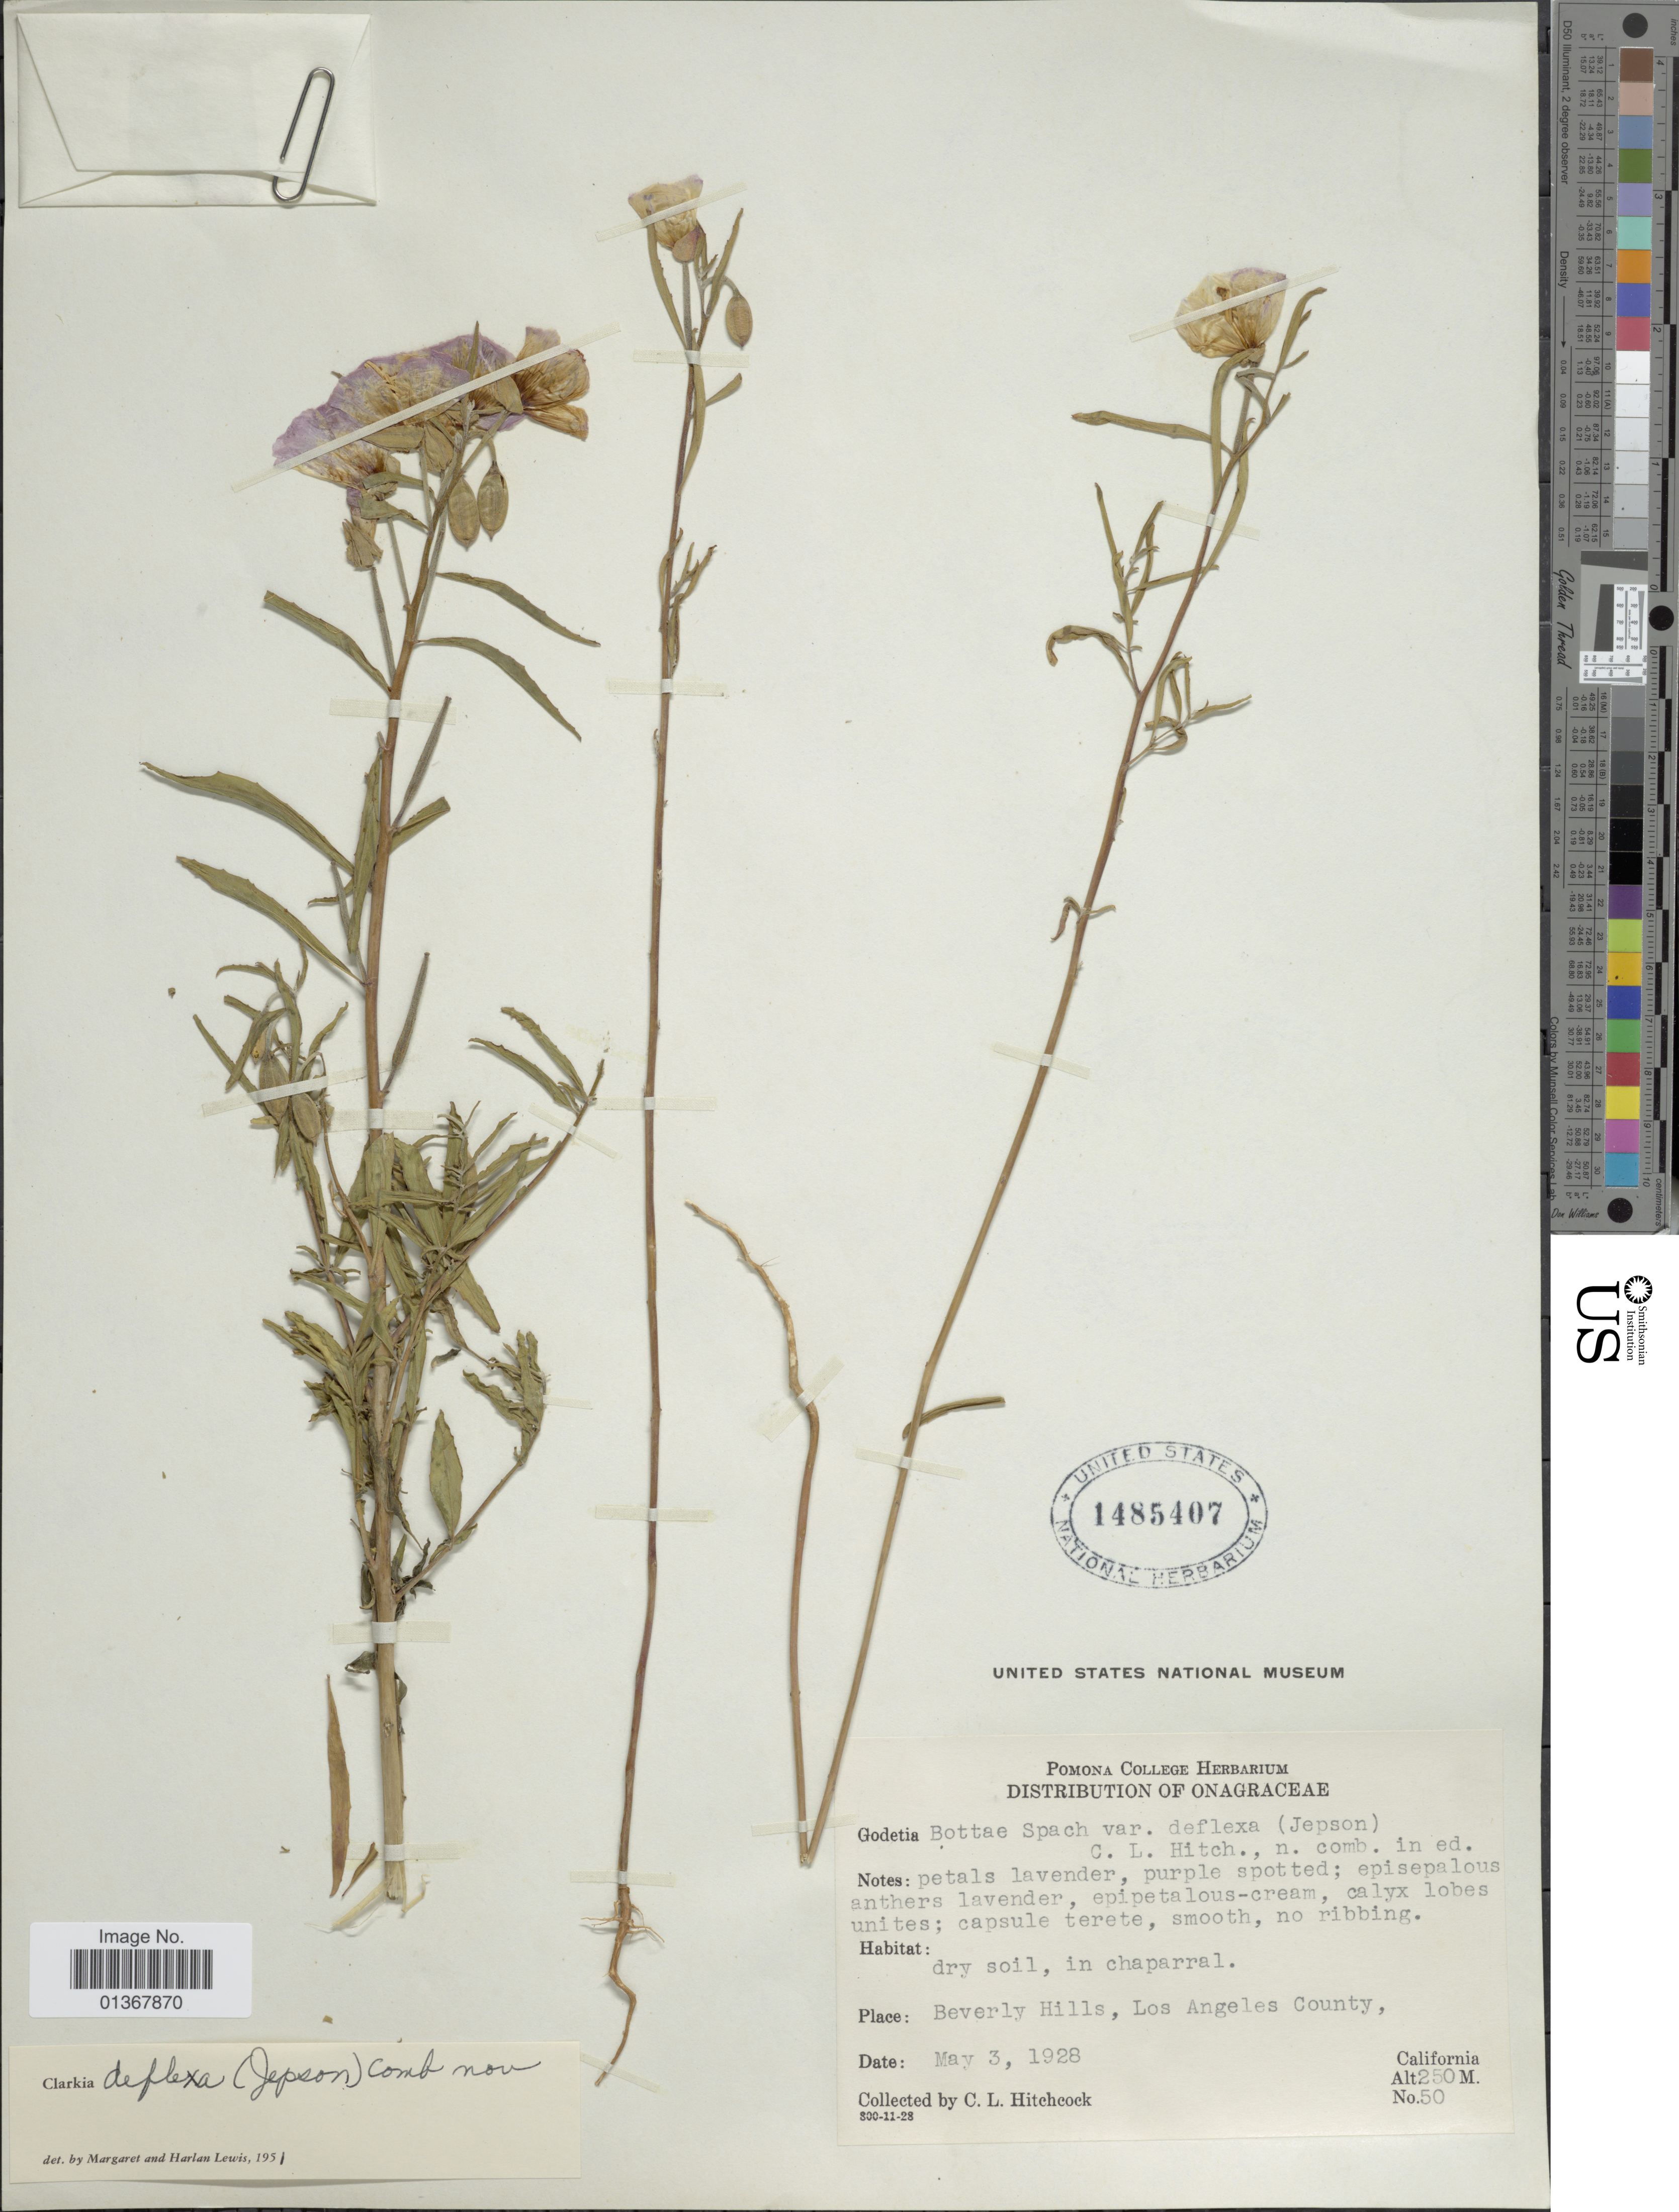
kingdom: Plantae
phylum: Tracheophyta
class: Magnoliopsida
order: Myrtales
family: Onagraceae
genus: Clarkia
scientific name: Clarkia bottae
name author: (Spach) F. H. Lewis & M.E. Lewis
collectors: C. L. Hitchcock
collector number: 50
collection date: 1928-05-03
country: United States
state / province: California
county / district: Los Angeles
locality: Beverly Hills, Los Angeles County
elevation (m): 250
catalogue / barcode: US 1485407